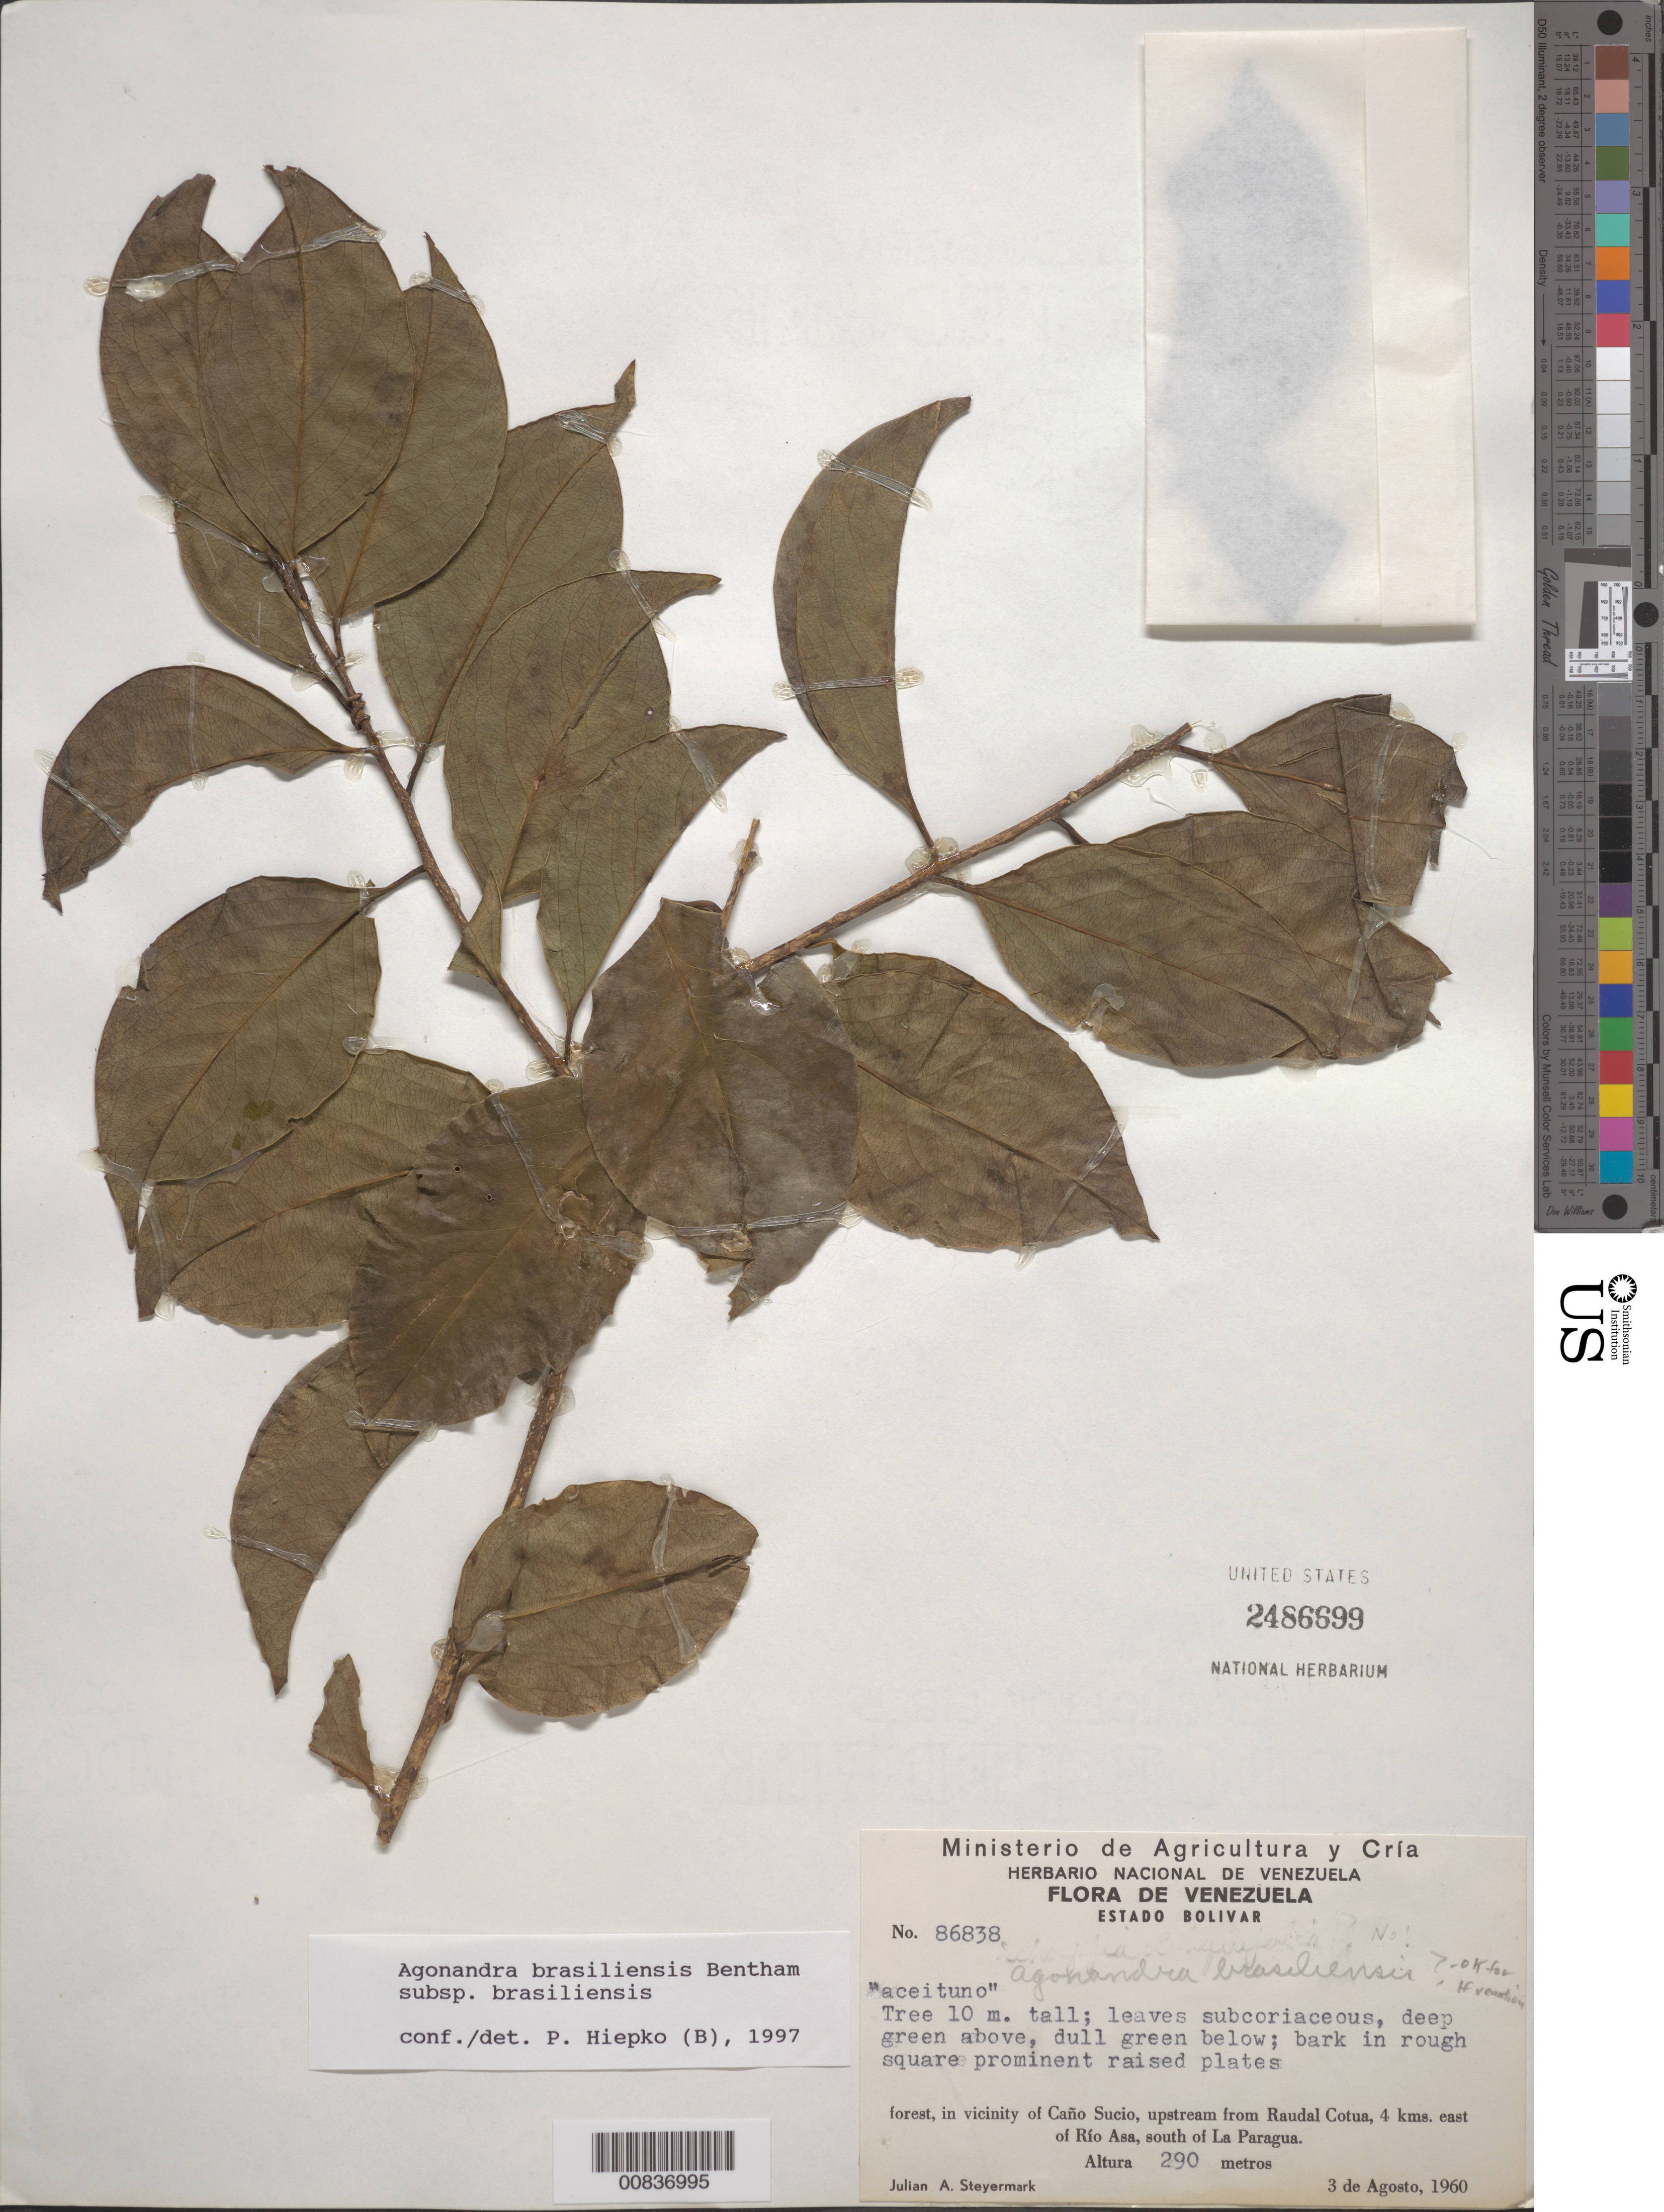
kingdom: Plantae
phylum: Tracheophyta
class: Magnoliopsida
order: Santalales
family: Opiliaceae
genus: Agonandra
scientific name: Agonandra brasiliensis subsp. brasiliensis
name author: Benth. & Hook. f.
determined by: Hiepko, P. H.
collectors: J. Steyermark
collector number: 86838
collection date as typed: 3-Aug-60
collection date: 1960-08-03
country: Venezuela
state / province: Bolívar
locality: Caño Sucio vic, upstream from Raudal Cotua, 4 km E of Río Asa, S of la Paragua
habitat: Forest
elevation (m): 290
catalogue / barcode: US 2486699